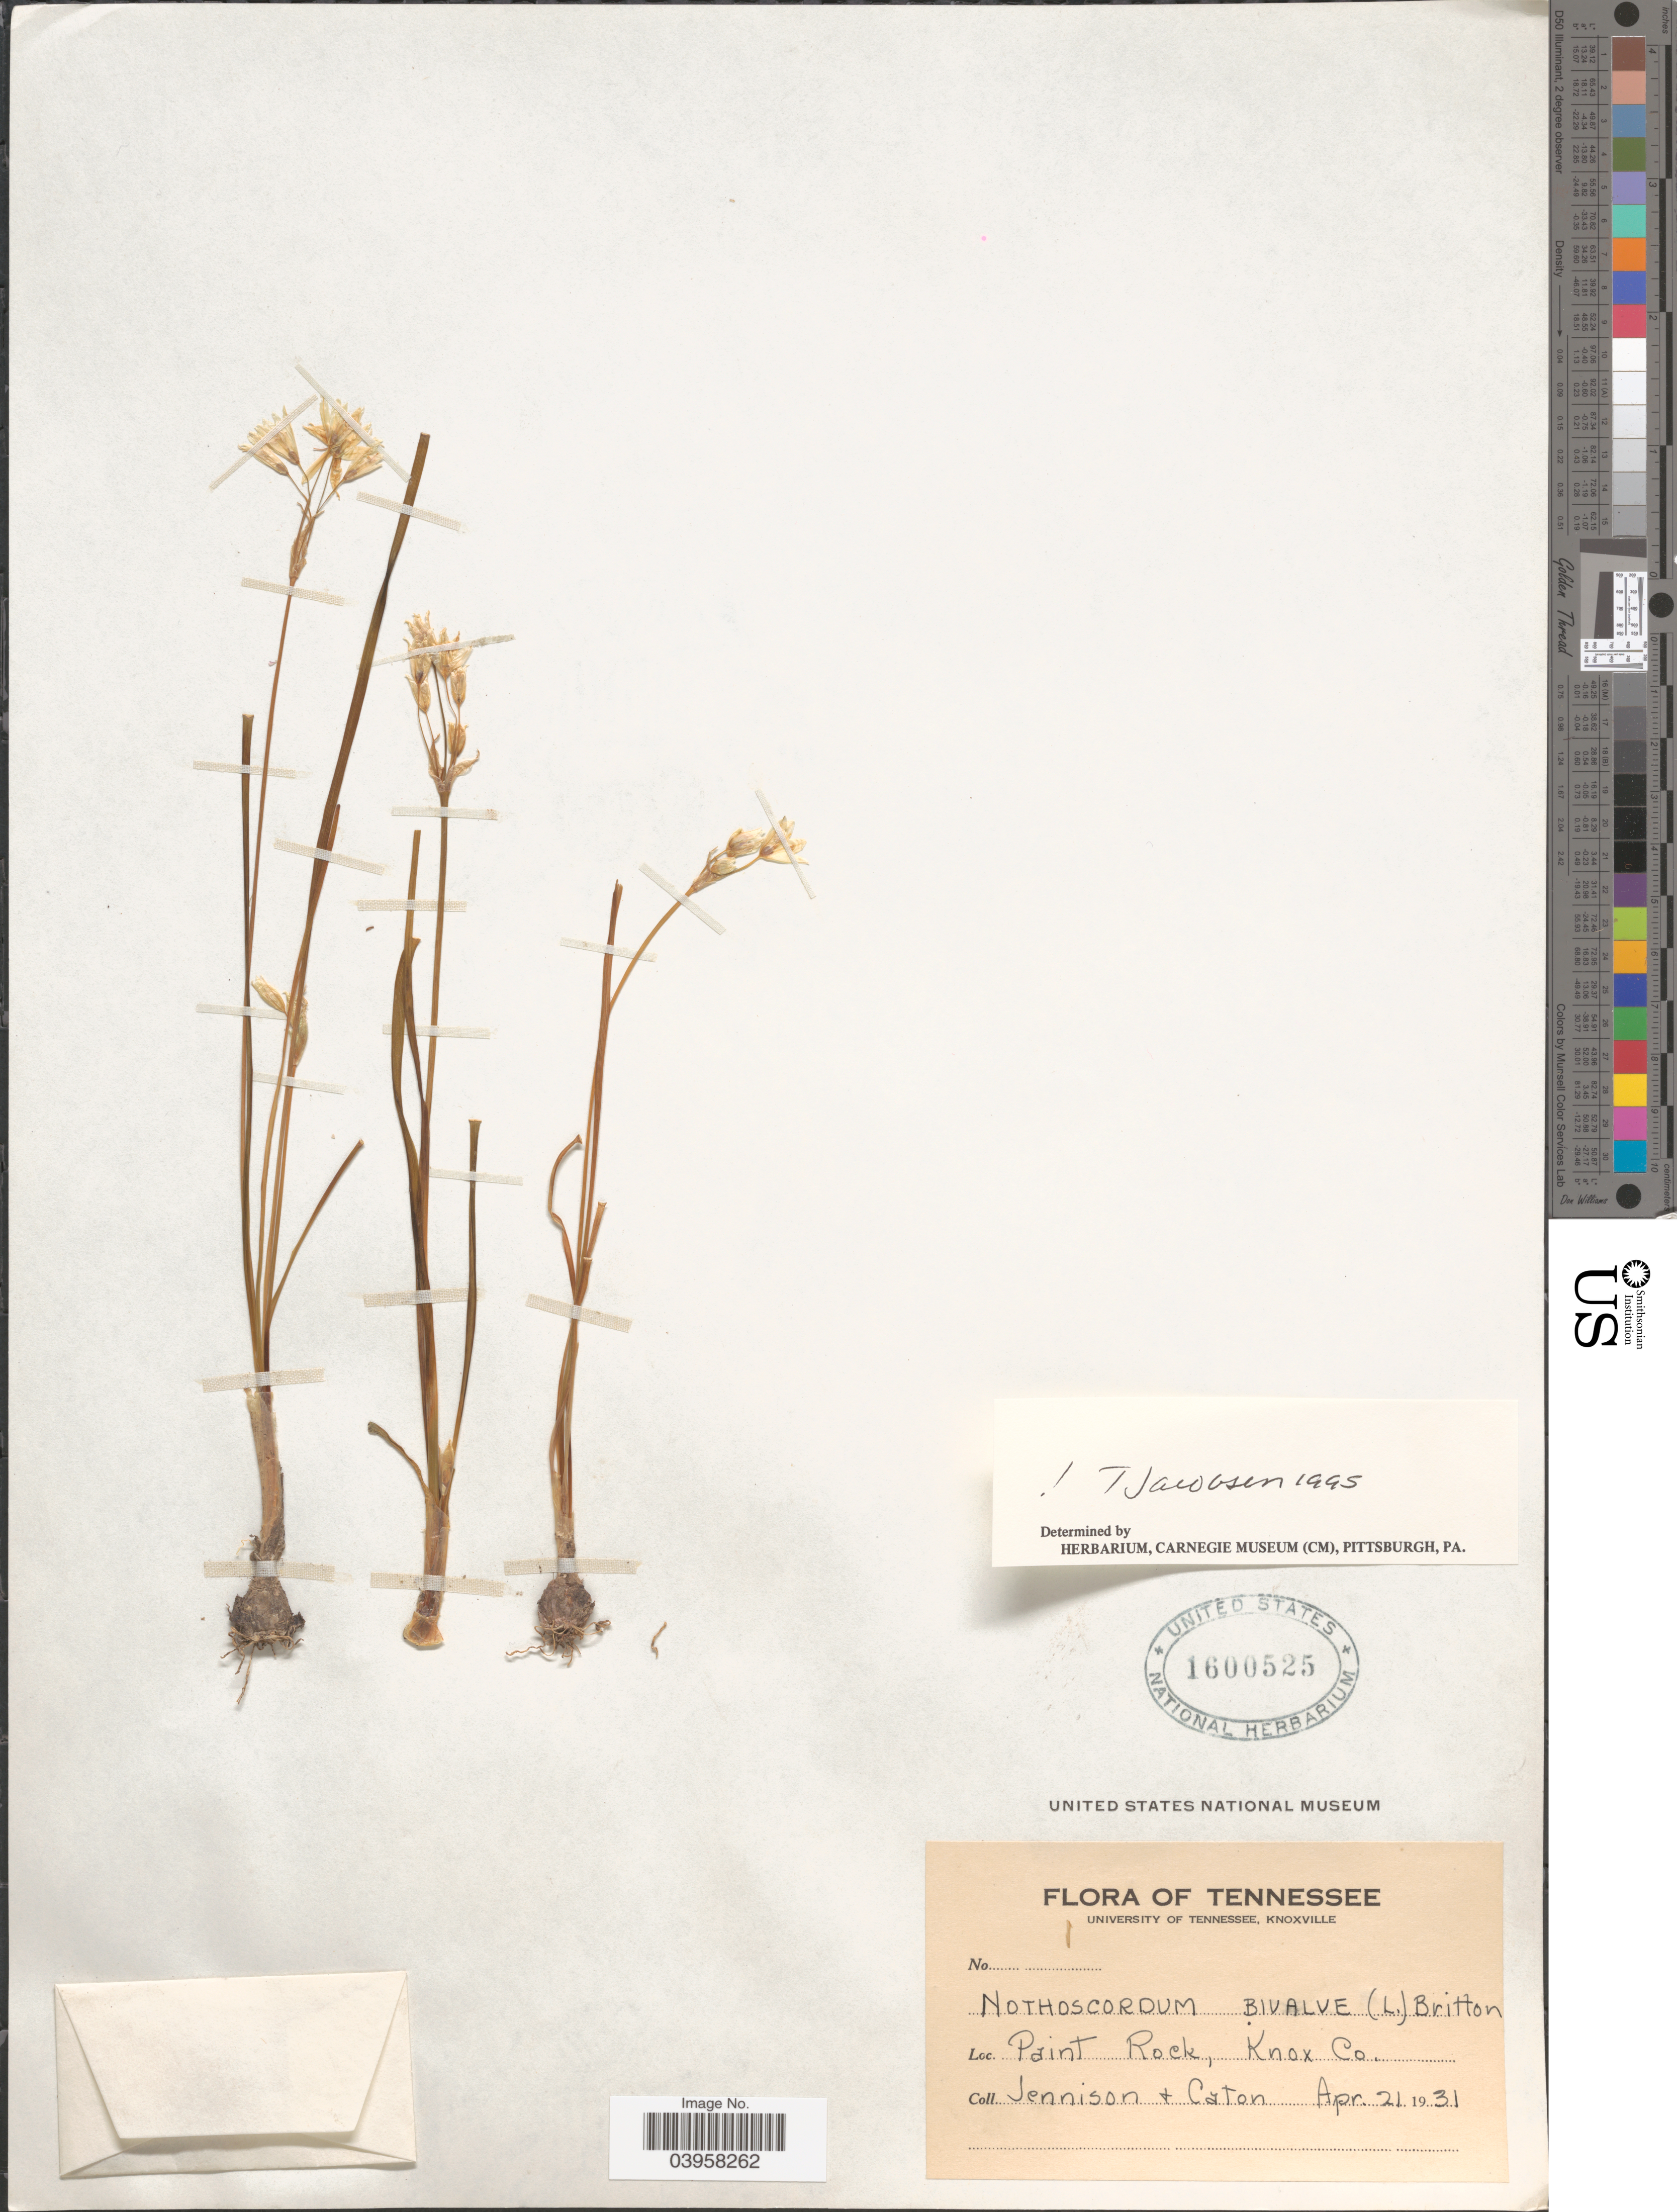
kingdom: Plantae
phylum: Tracheophyta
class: Liliopsida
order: Asparagales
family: Amaryllidaceae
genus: Nothoscordum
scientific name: Nothoscordum bivalve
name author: (L.) Britton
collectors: Jennison & Caton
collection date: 1931-04-21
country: United States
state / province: Tennessee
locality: Paint Rock, Knox Co.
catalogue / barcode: US 1600525